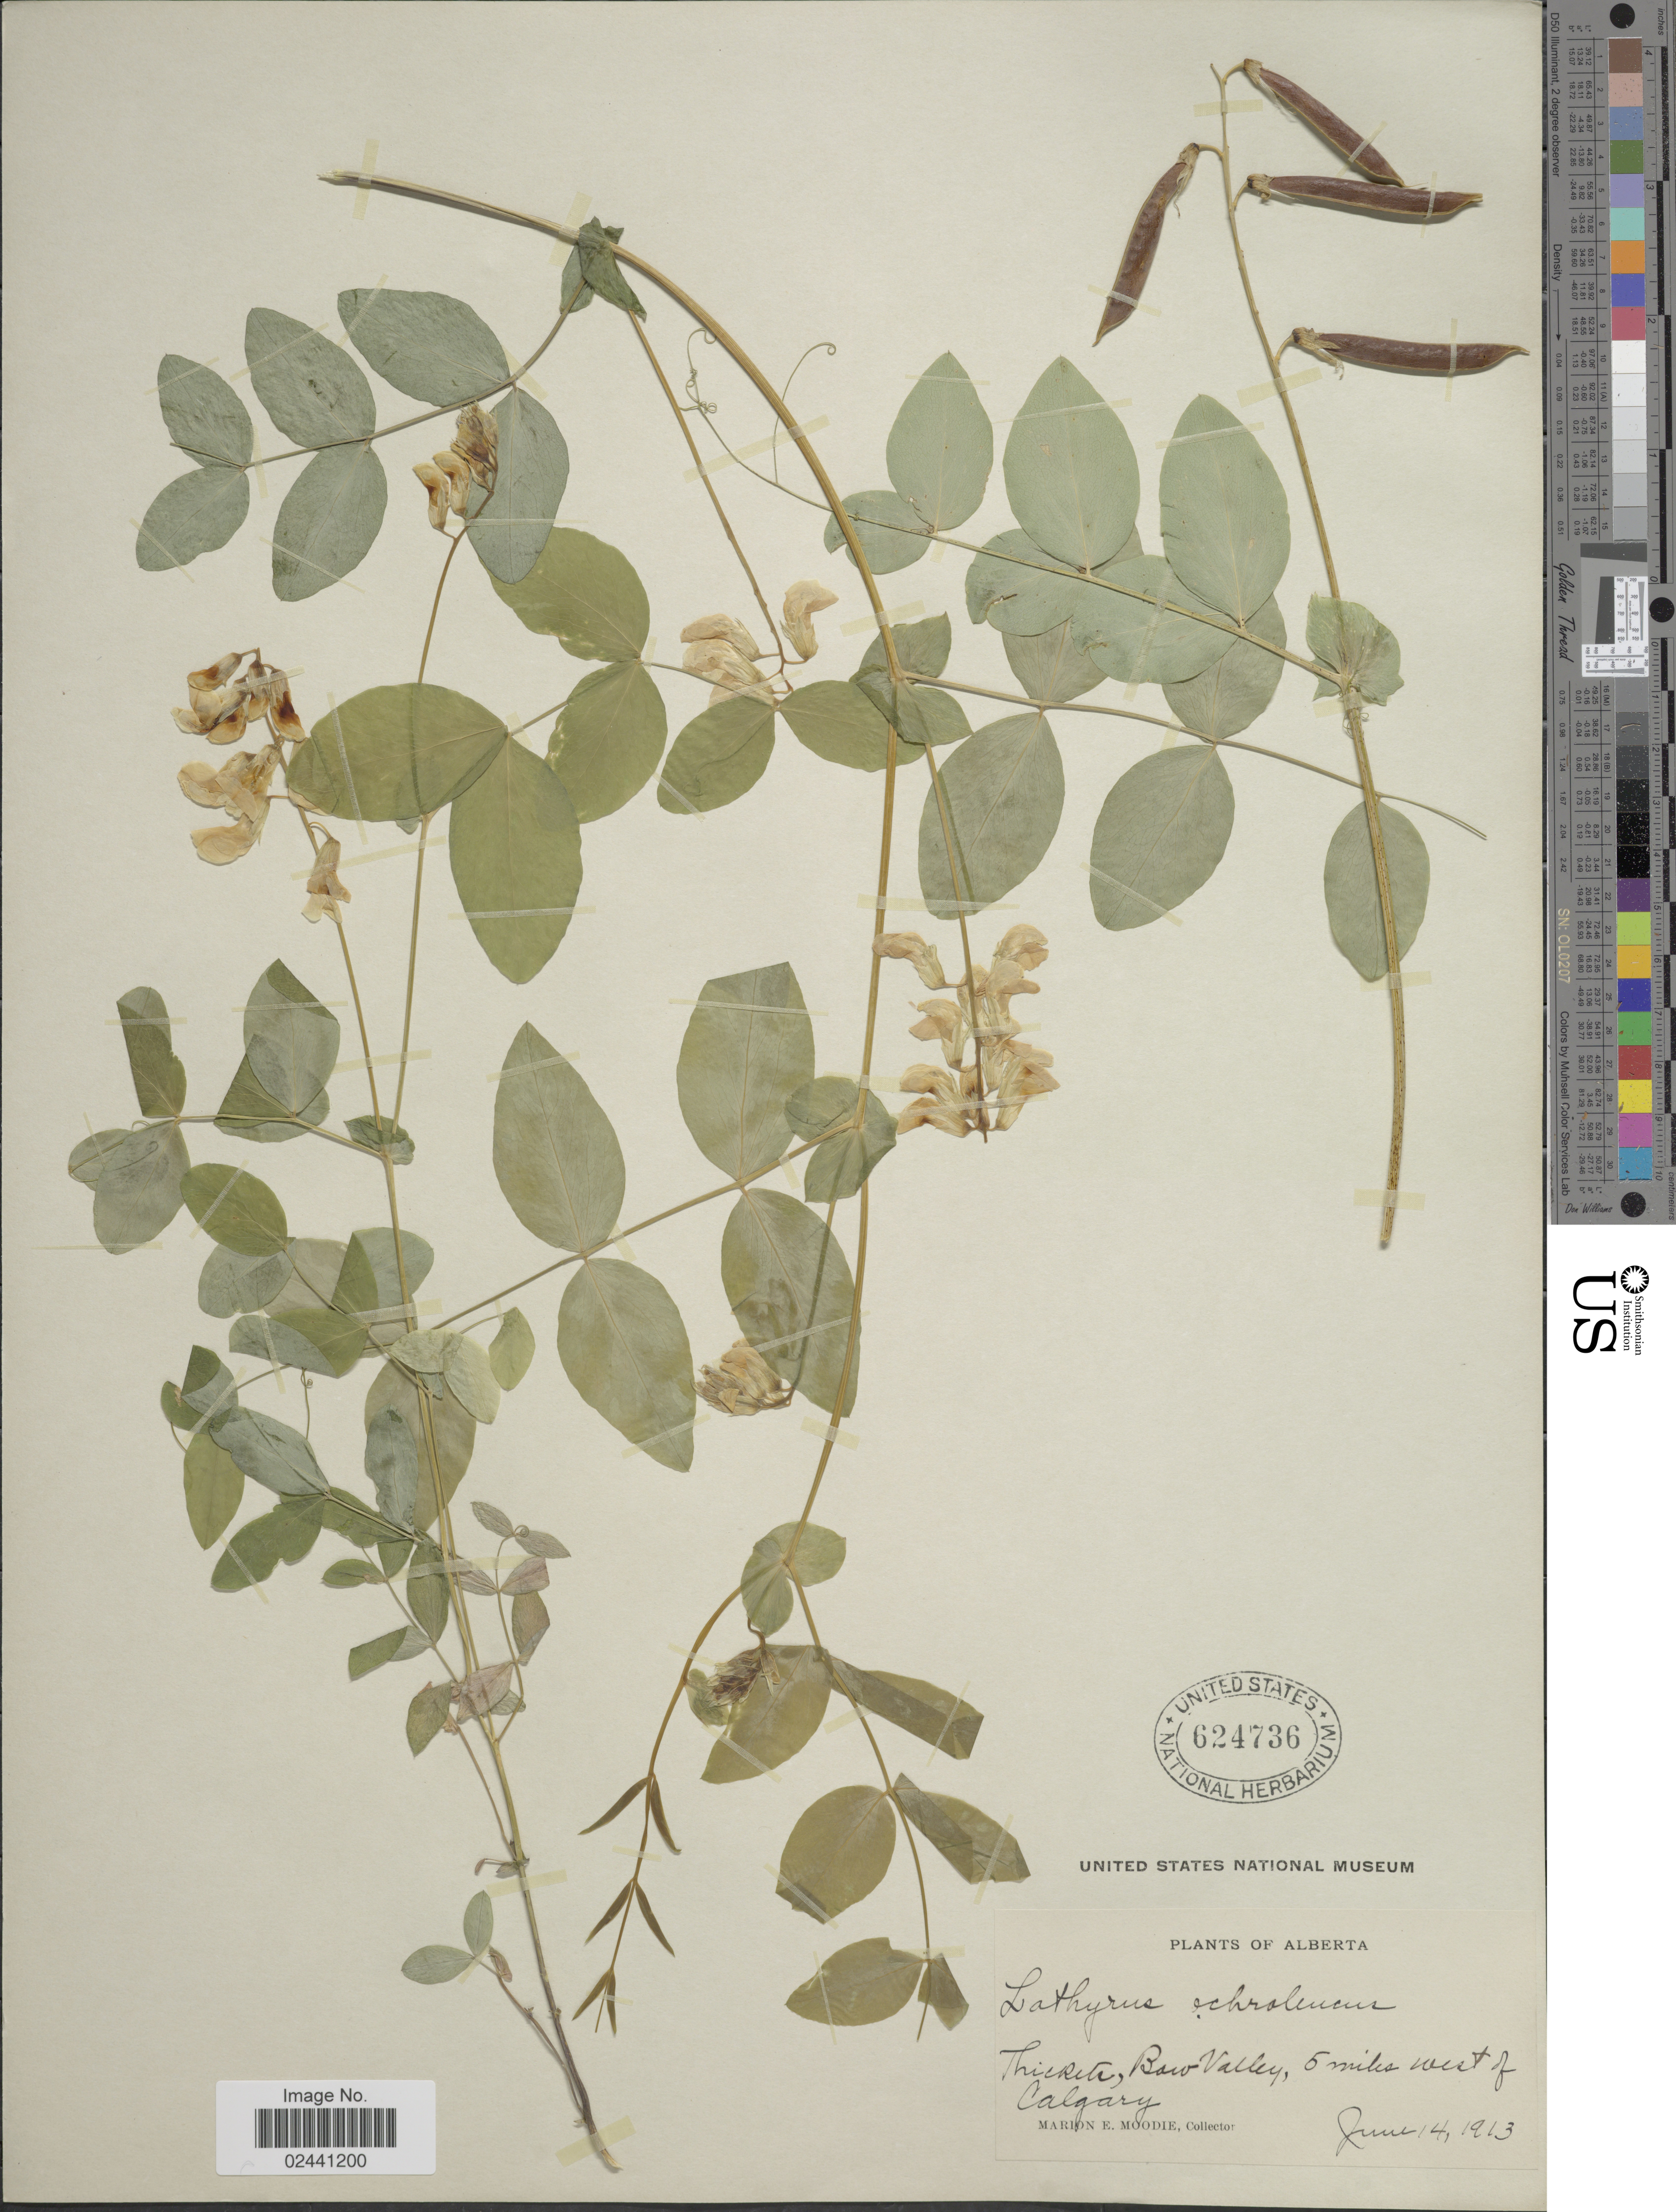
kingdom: Plantae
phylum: Tracheophyta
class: Magnoliopsida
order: Fabales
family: Fabaceae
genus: Lathyrus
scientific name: Lathyrus ochroleucus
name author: Hook.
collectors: M. E. Moodie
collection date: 1913-06-14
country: Canada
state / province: Alberta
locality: Thickets, Bow Valley, 5 miles west of Calgary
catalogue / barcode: US 624736